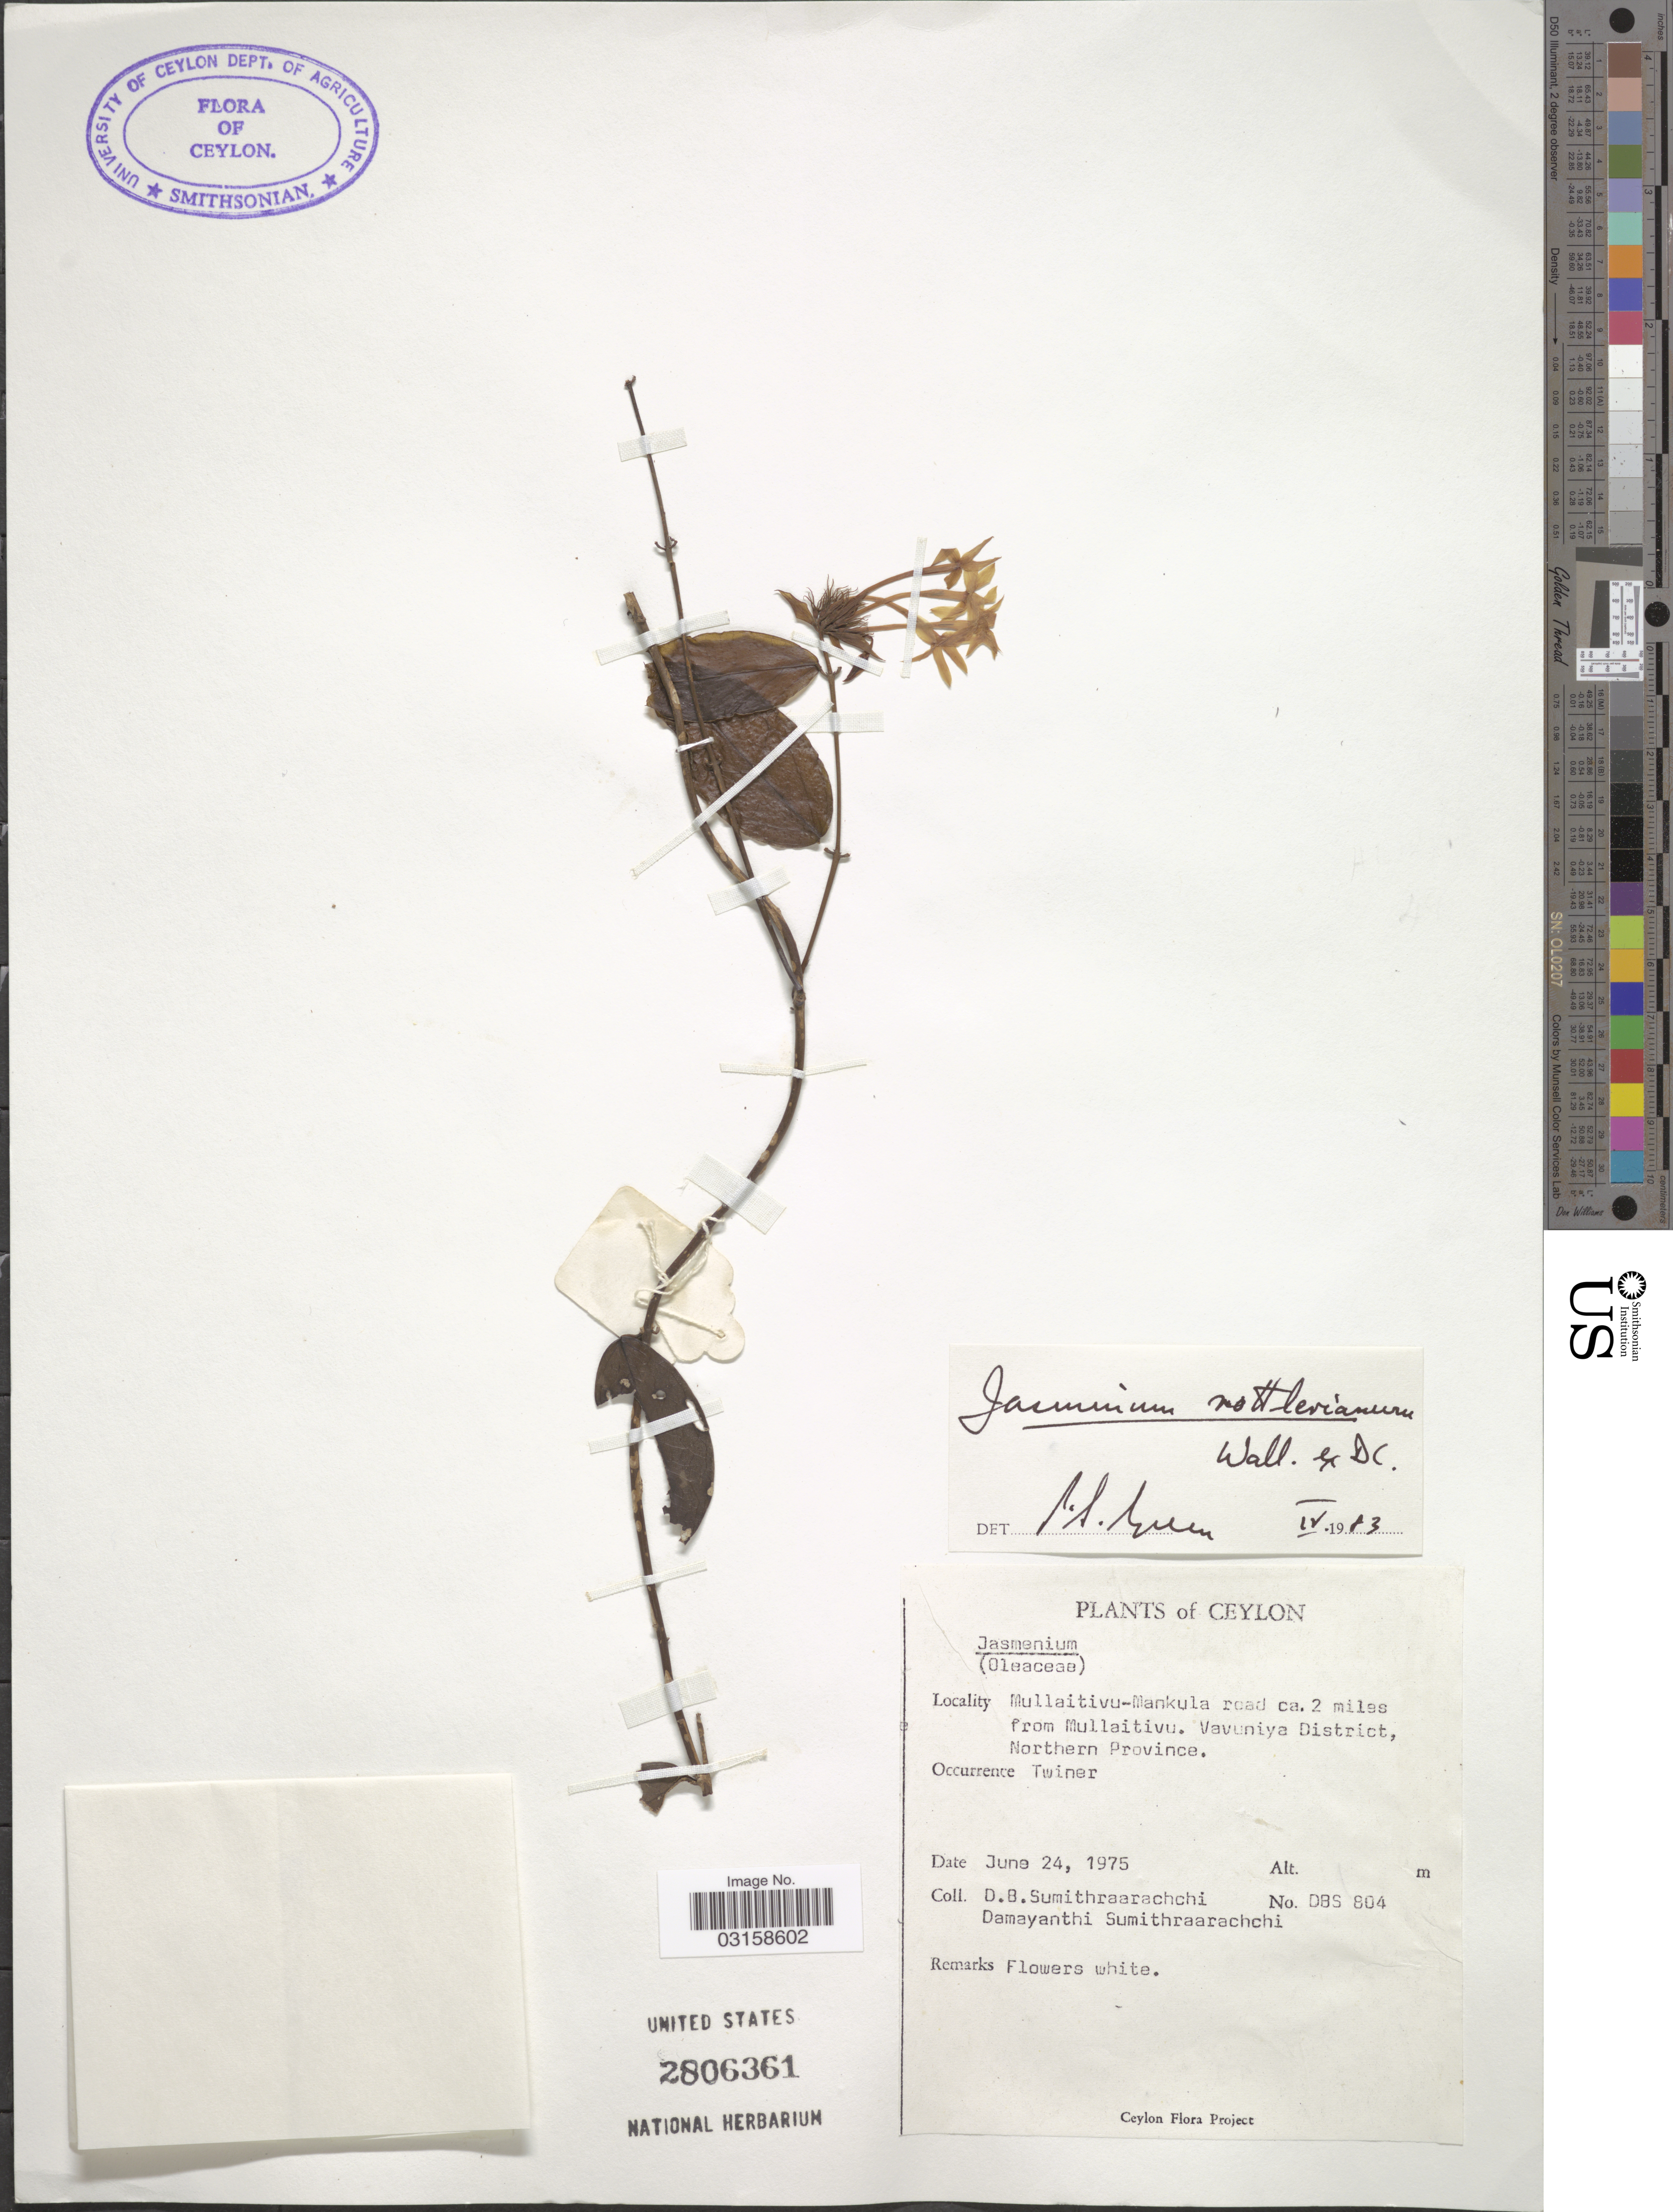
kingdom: Plantae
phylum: Tracheophyta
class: Magnoliopsida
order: Lamiales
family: Oleaceae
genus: Jasminum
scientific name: Jasminum rottlerianum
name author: Wall. ex DC.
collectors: D. B. Sumithraarachchi & D. Sumithraarachchi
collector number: DBS 804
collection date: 1975-06-24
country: Sri Lanka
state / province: Northern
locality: Ceylon. Mullaitivu-Mankulu road ca. 2 miles from Mullaitivu. Vavuniya District. Twiner.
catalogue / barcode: US 2806361